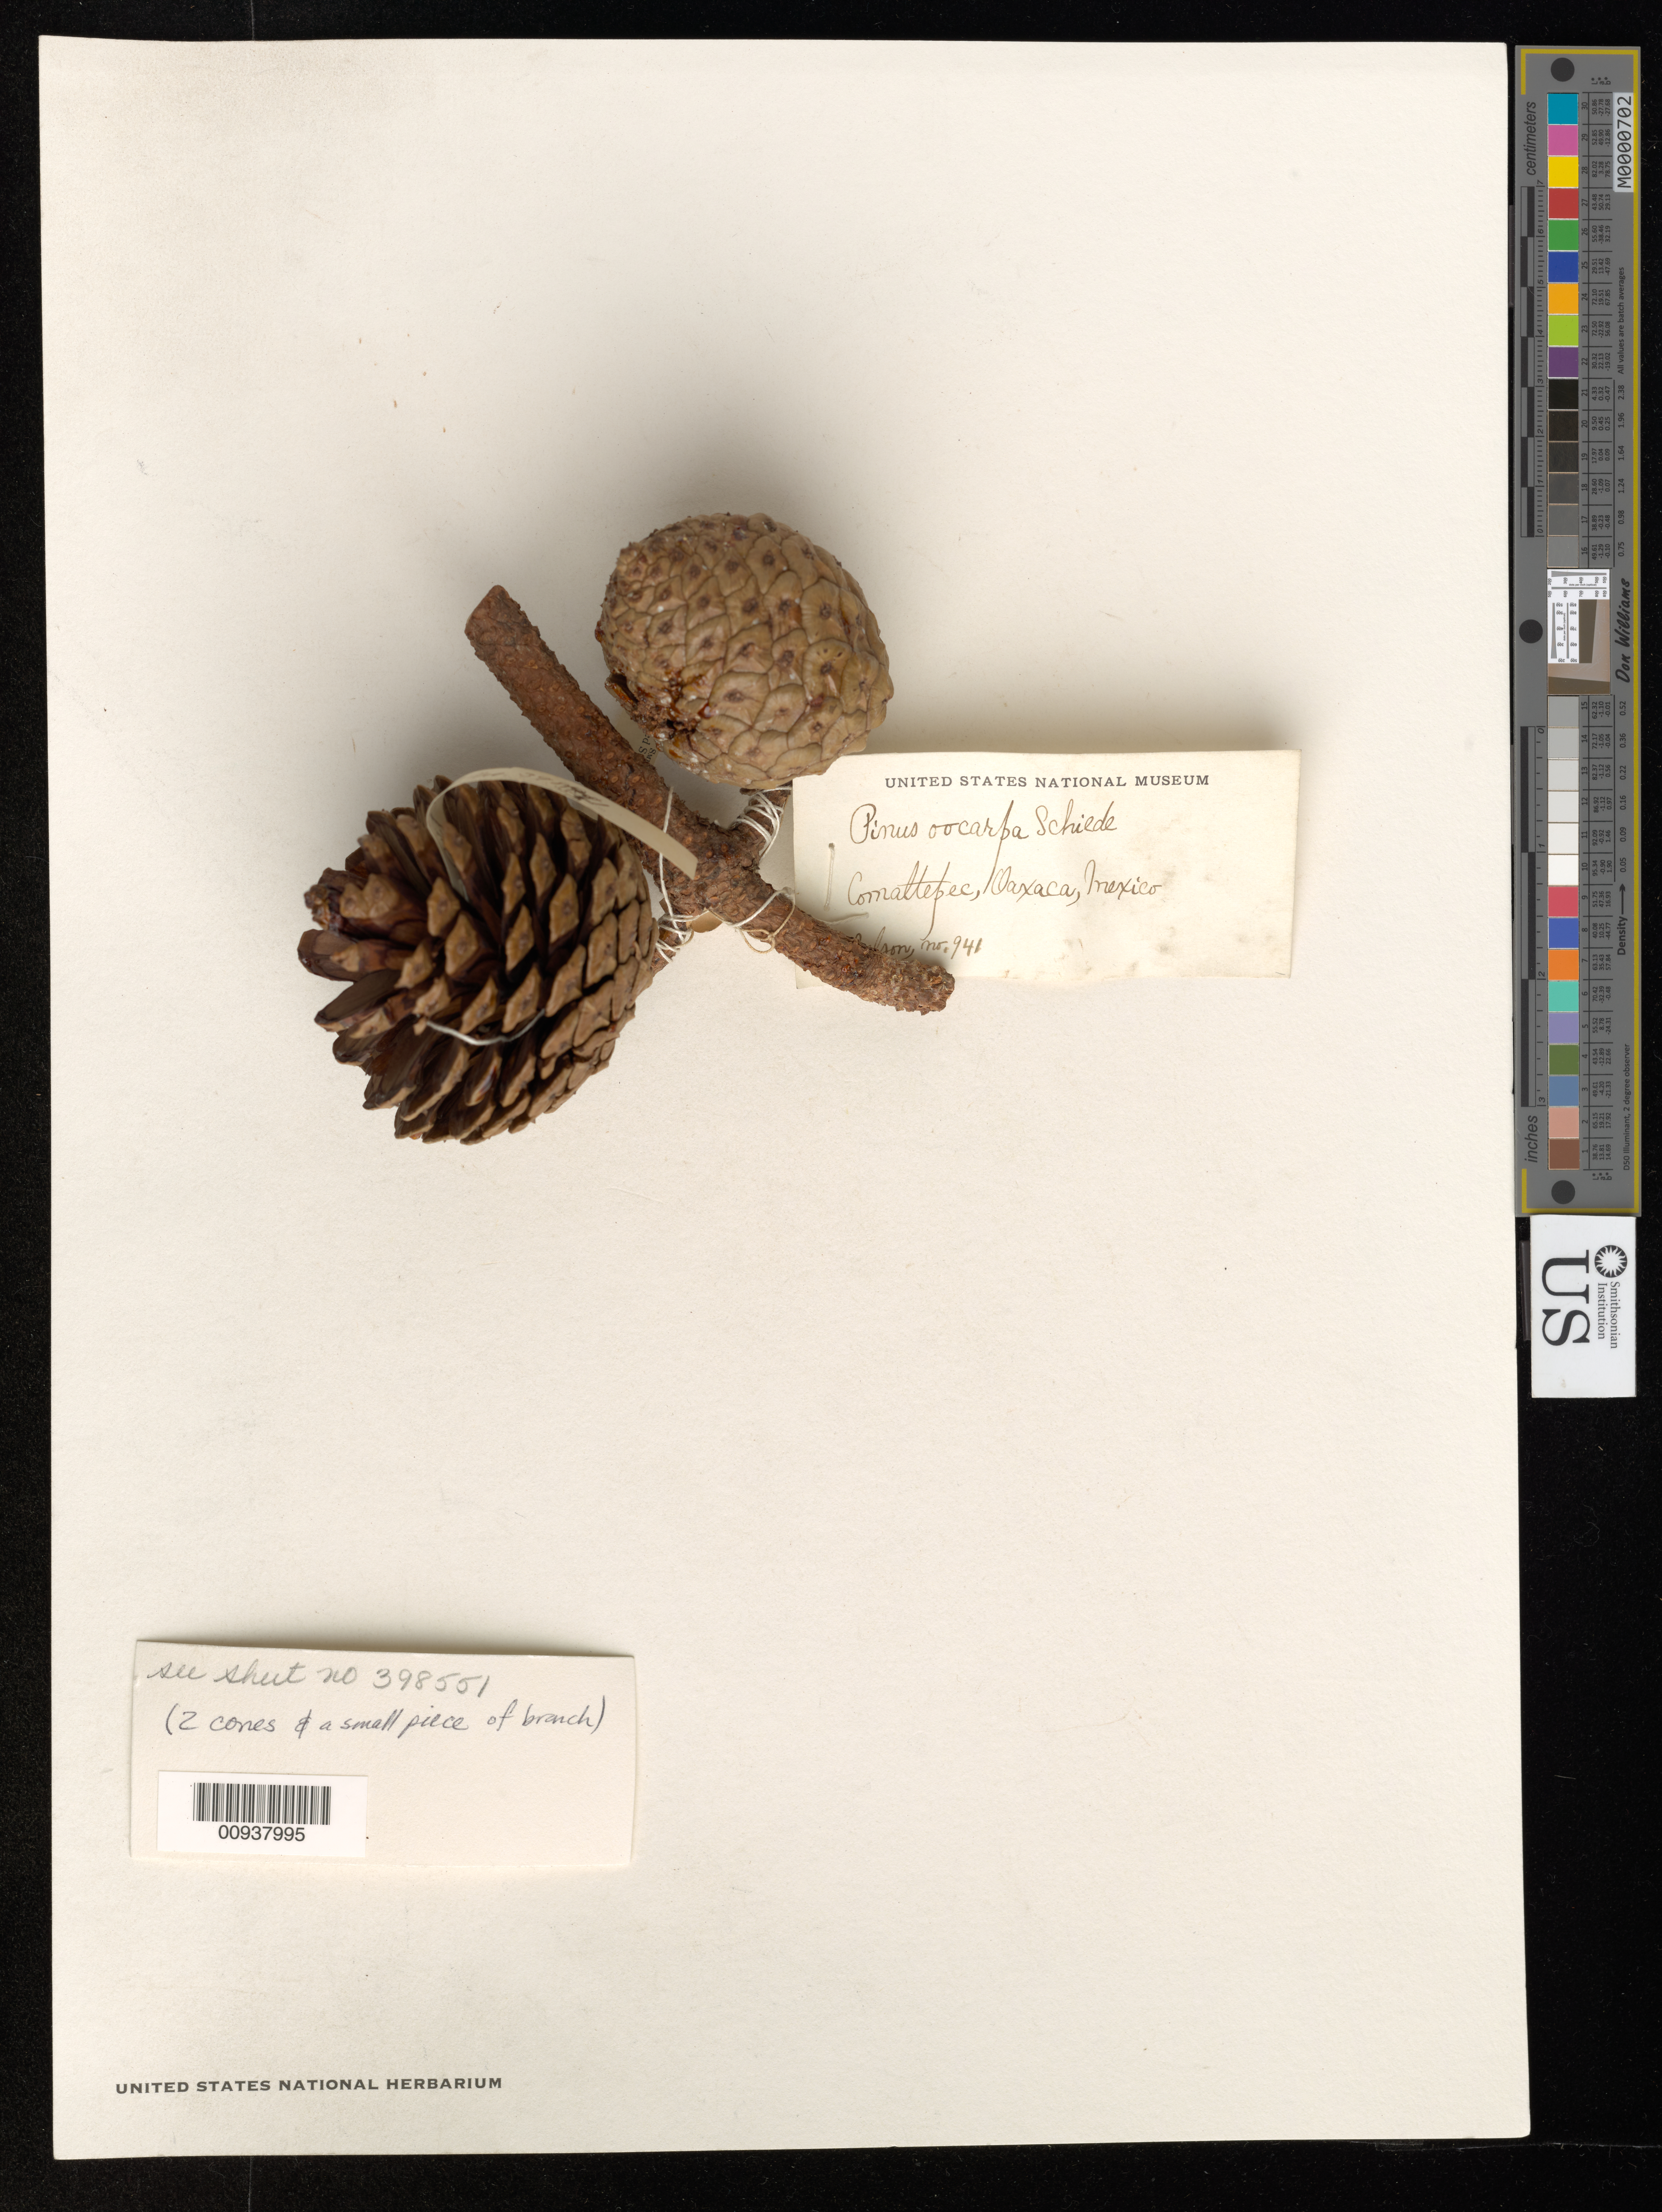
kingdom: Plantae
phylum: Tracheophyta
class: Pinopsida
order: Pinales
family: Pinaceae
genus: Pinus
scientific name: Pinus oocarpa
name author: Schiede ex Schltdl.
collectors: E. W. Nelson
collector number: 941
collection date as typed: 30 Jul 1894 to 31 Jul 1894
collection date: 1894-07-30/1894-07-31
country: Mexico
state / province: Oaxaca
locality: Vicinity of Comaltepec.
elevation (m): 549